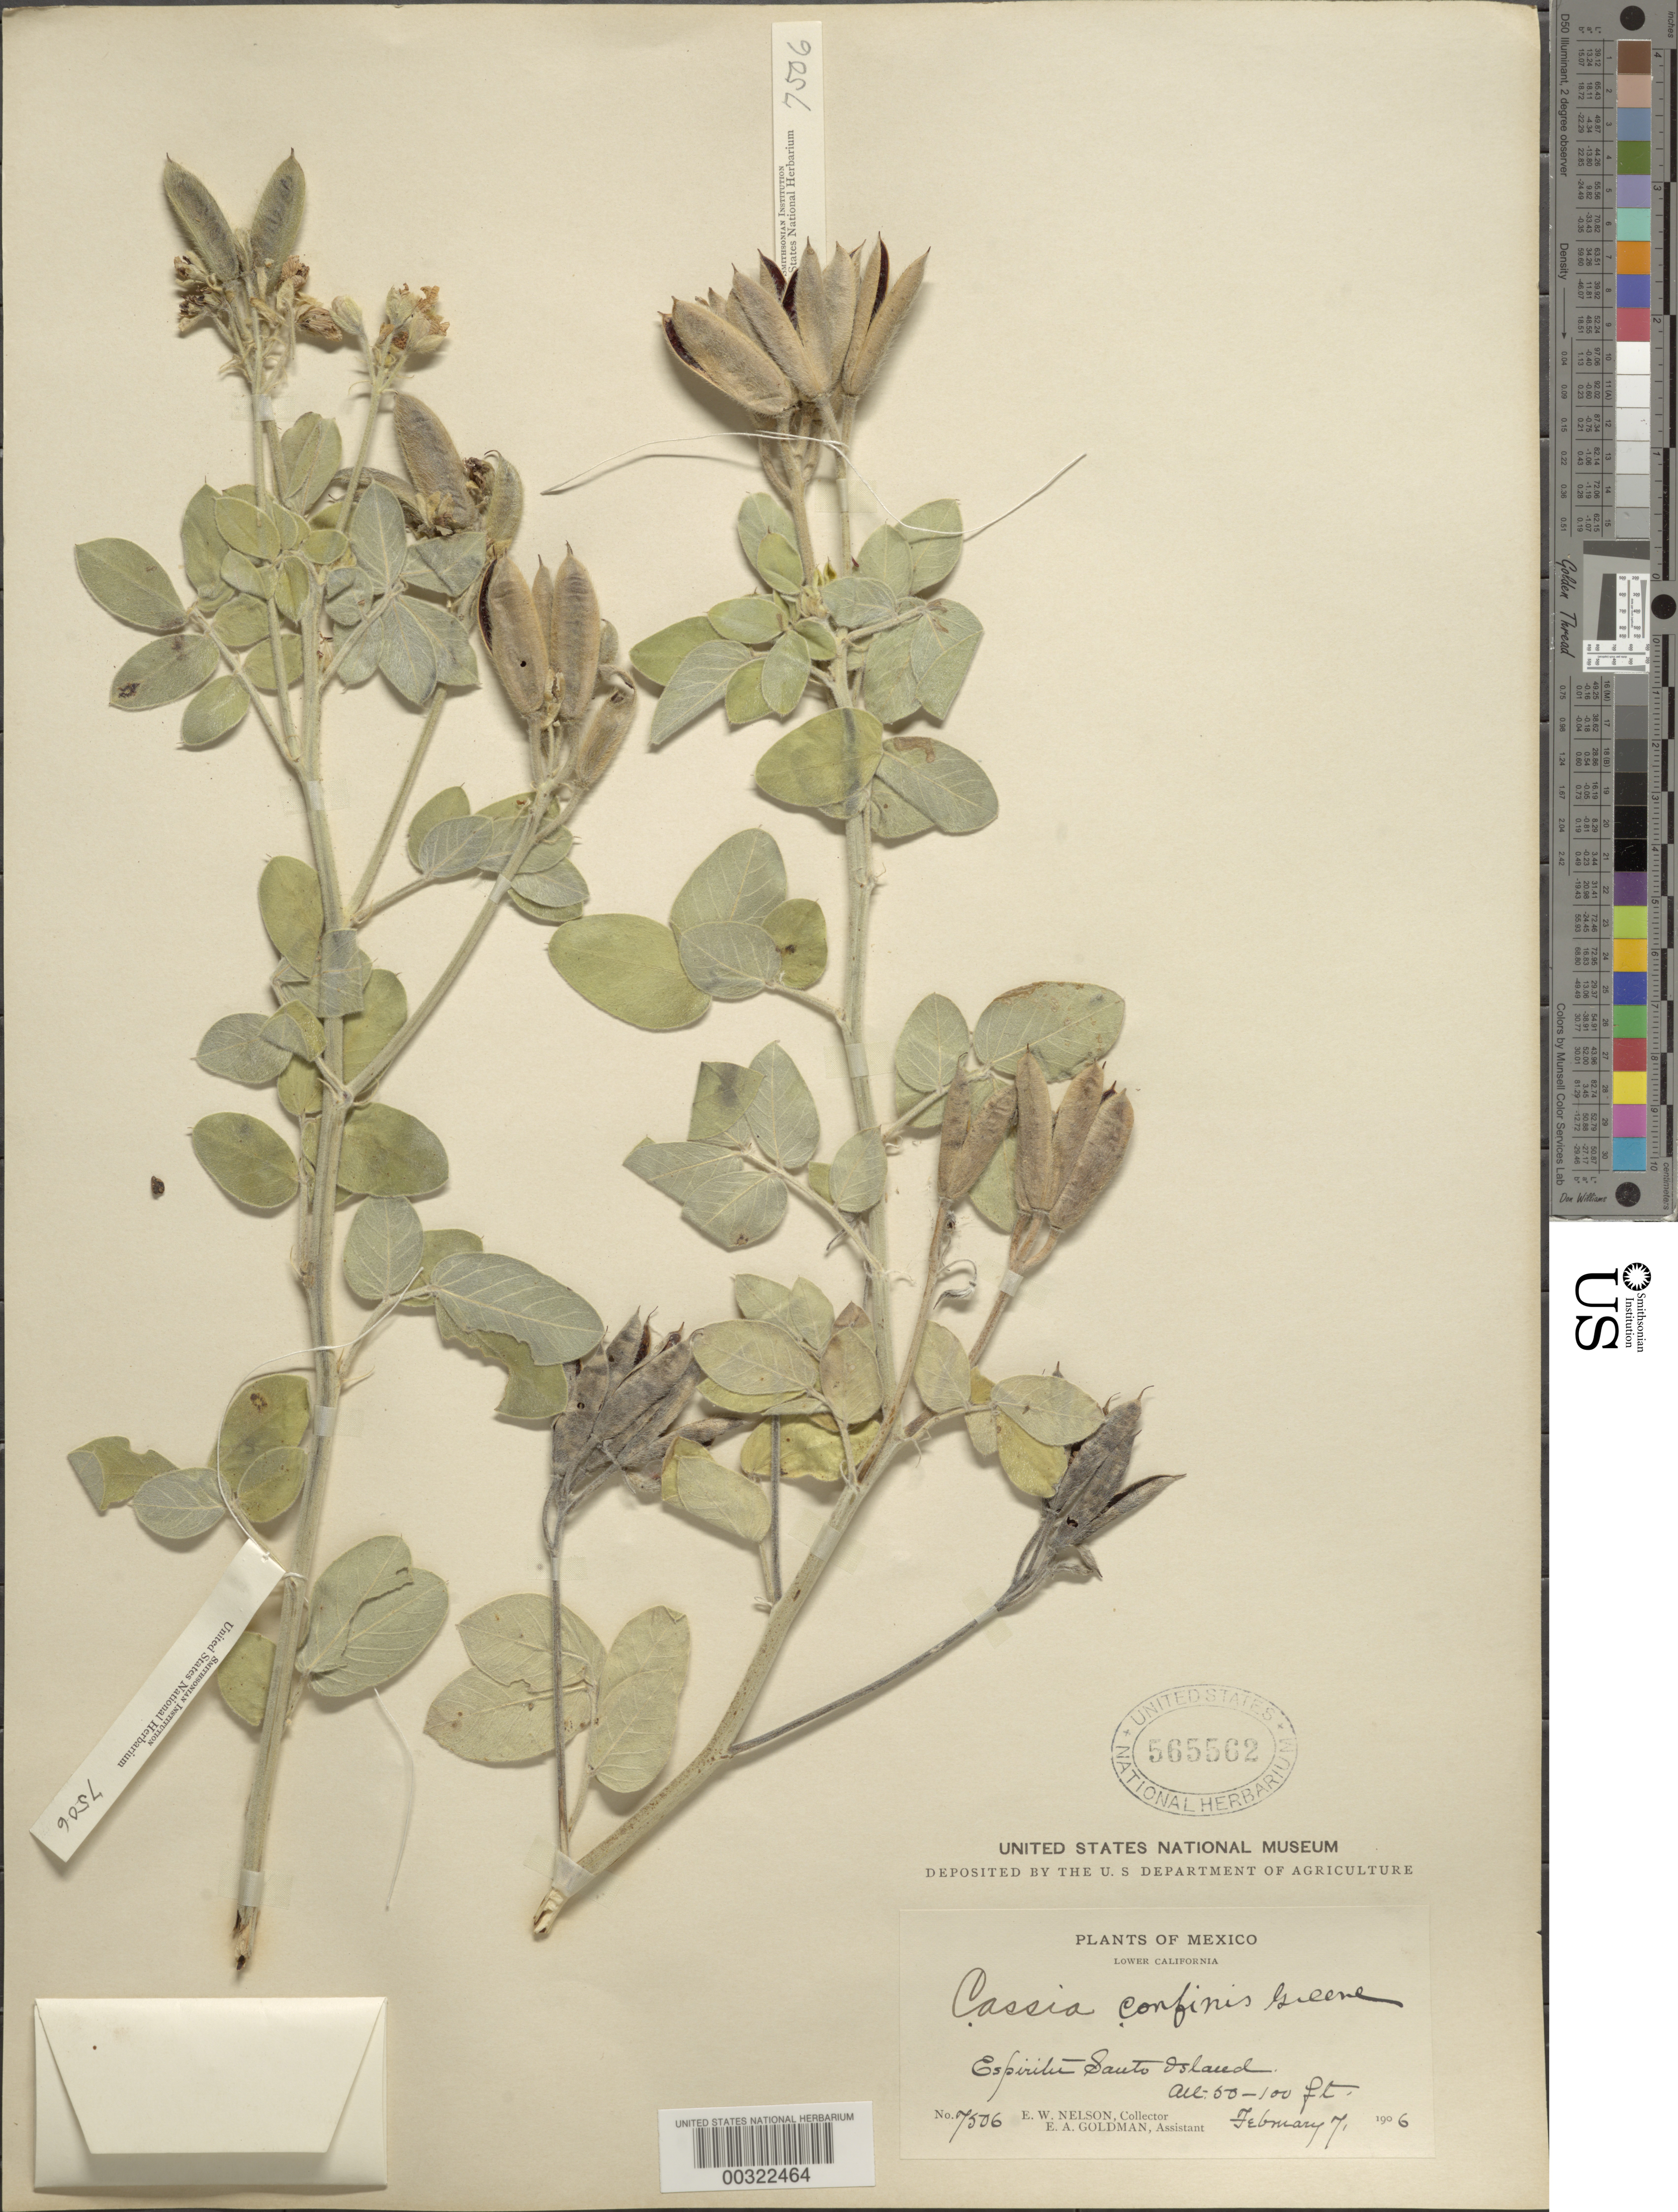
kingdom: Plantae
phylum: Tracheophyta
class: Magnoliopsida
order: Fabales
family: Fabaceae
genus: Senna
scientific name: Senna confinis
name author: (Greene) H.S. Irwin & Barneby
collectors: E. W. Nelson & E. A. Goldman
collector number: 7506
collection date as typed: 07 Feb 1906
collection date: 1906-02-07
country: Mexico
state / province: Baja California Sur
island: Espiritu Santo Island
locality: Espiritu Santo Island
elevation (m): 15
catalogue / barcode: US 565562